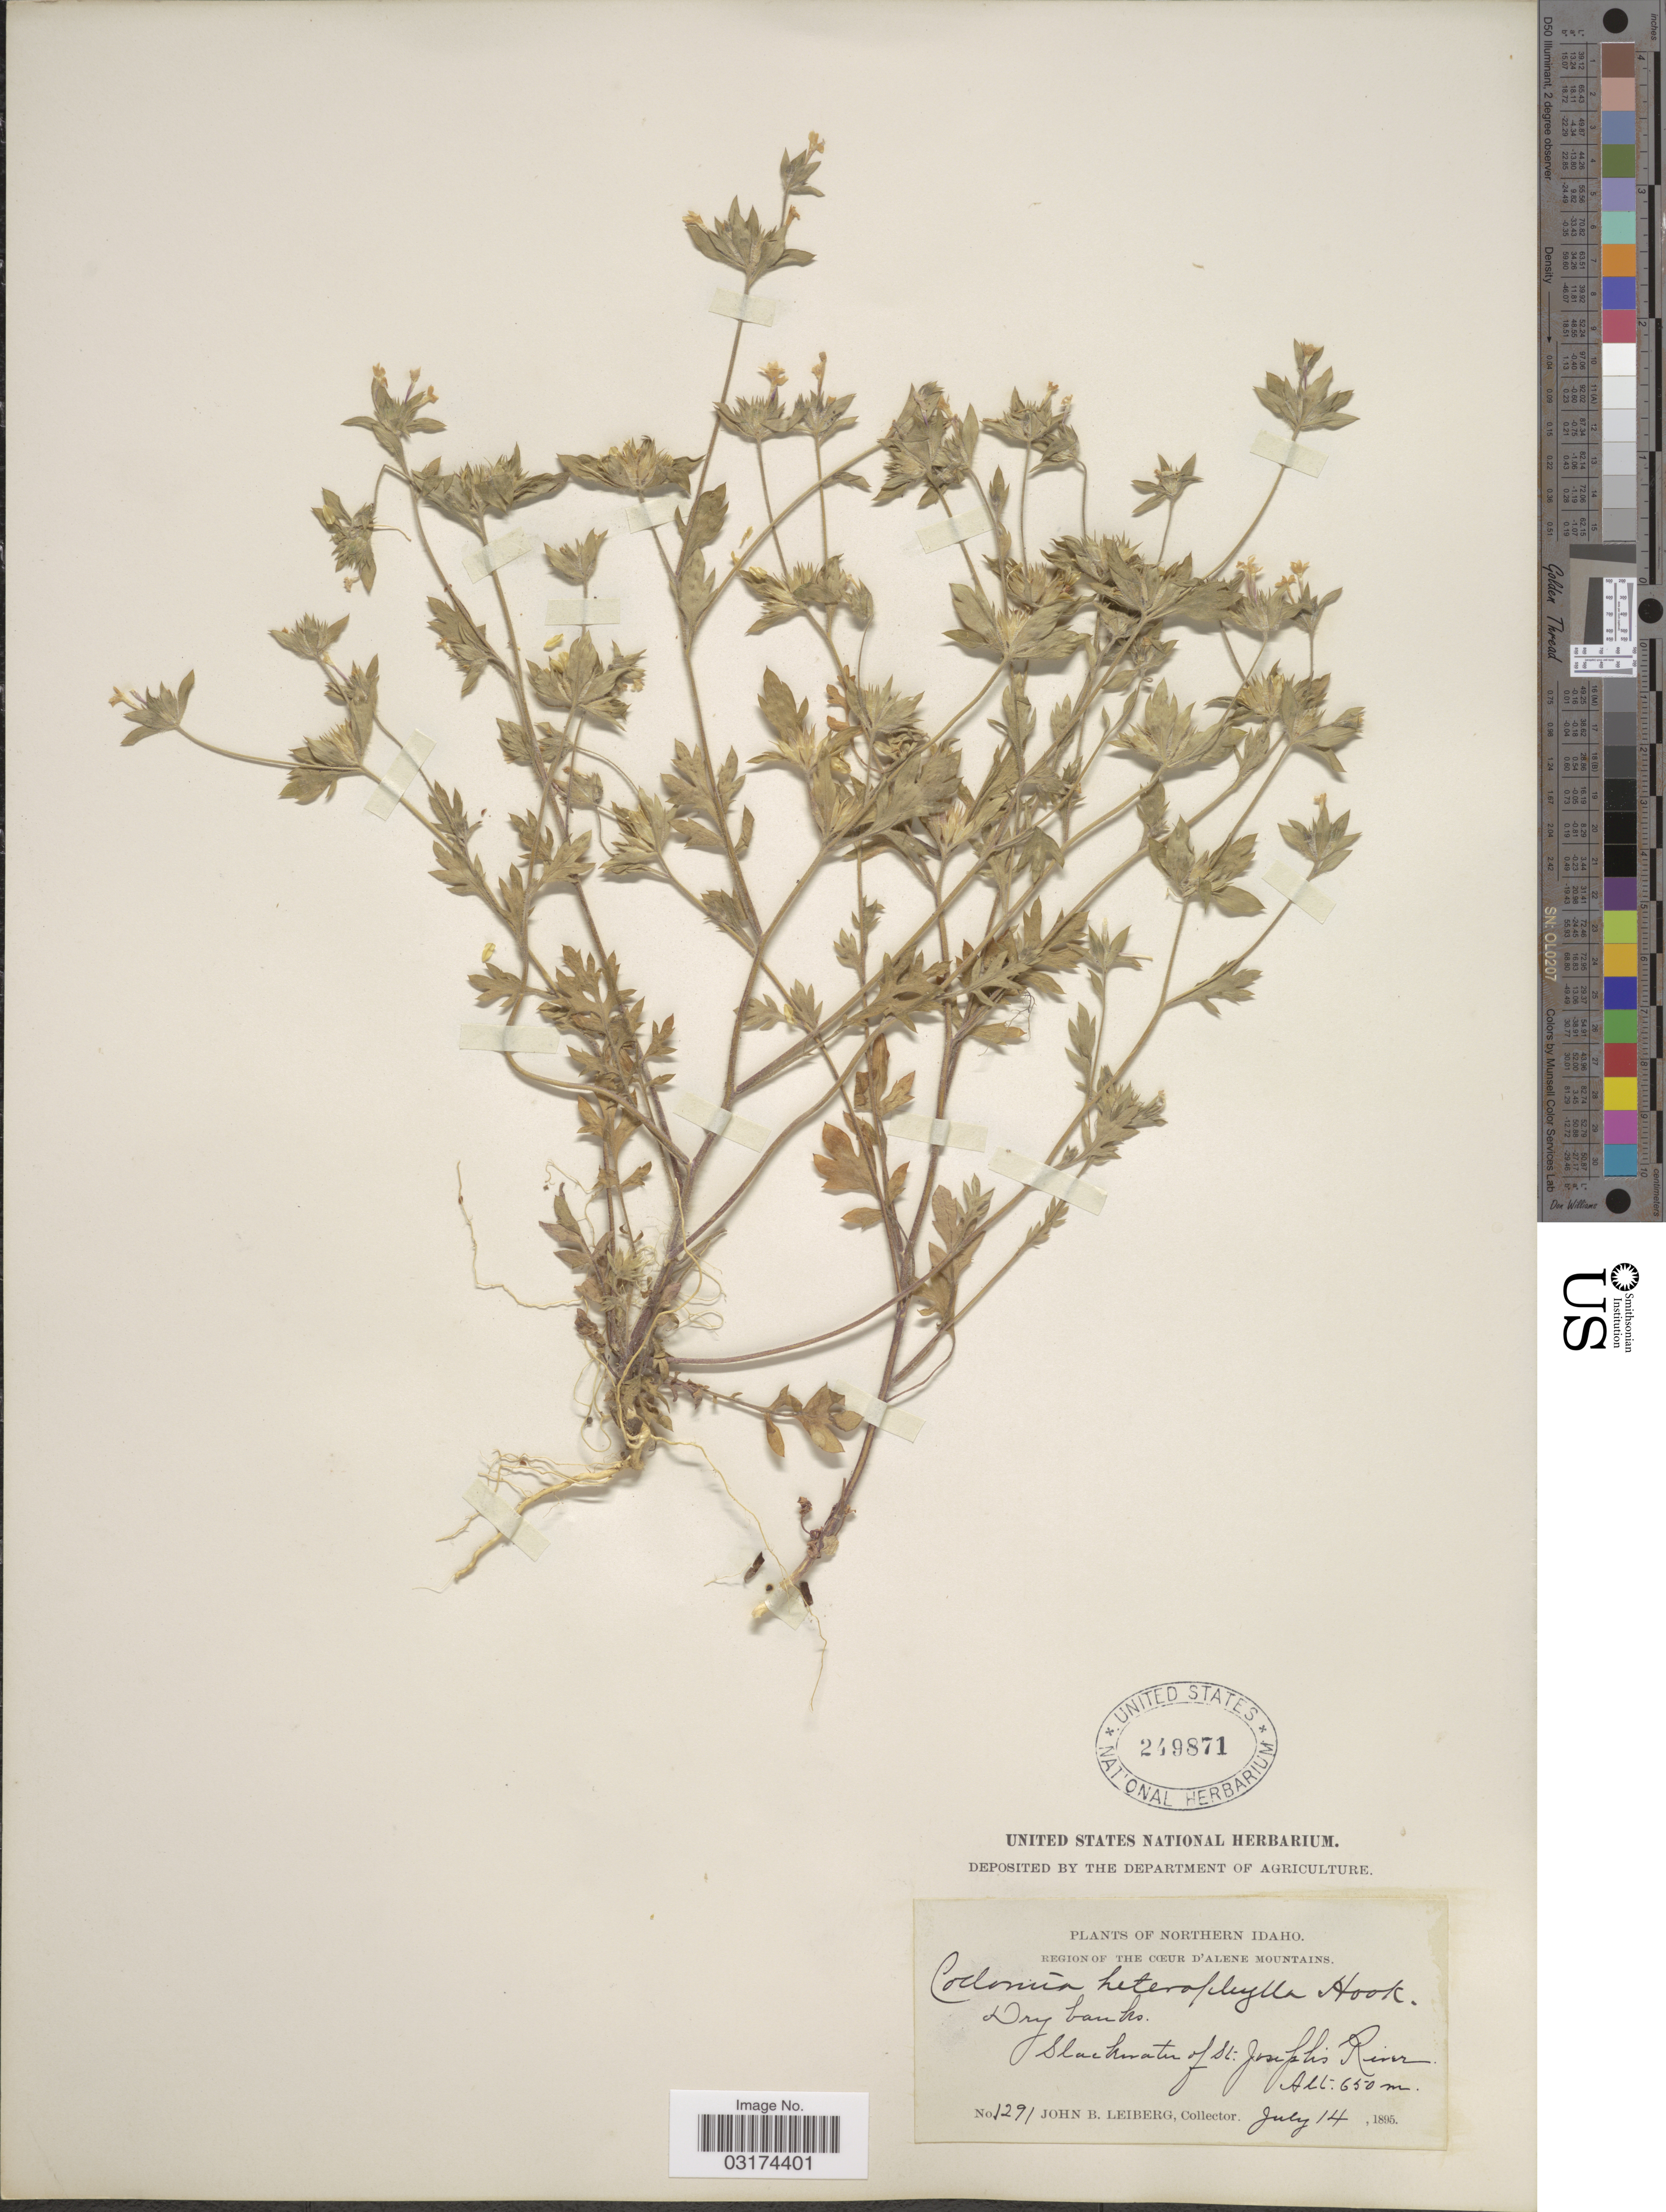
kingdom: Plantae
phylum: Tracheophyta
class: Magnoliopsida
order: Ericales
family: Polemoniaceae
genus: Collomia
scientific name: Collomia heterophylla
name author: Hook.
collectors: J. B. Leiberg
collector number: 1291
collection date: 1895-07-14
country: United States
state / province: Idaho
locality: Northern Idaho. Region of The Cæur D'Alene Mountains. Slackwater of St. Joseph's River.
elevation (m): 650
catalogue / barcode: US 249871